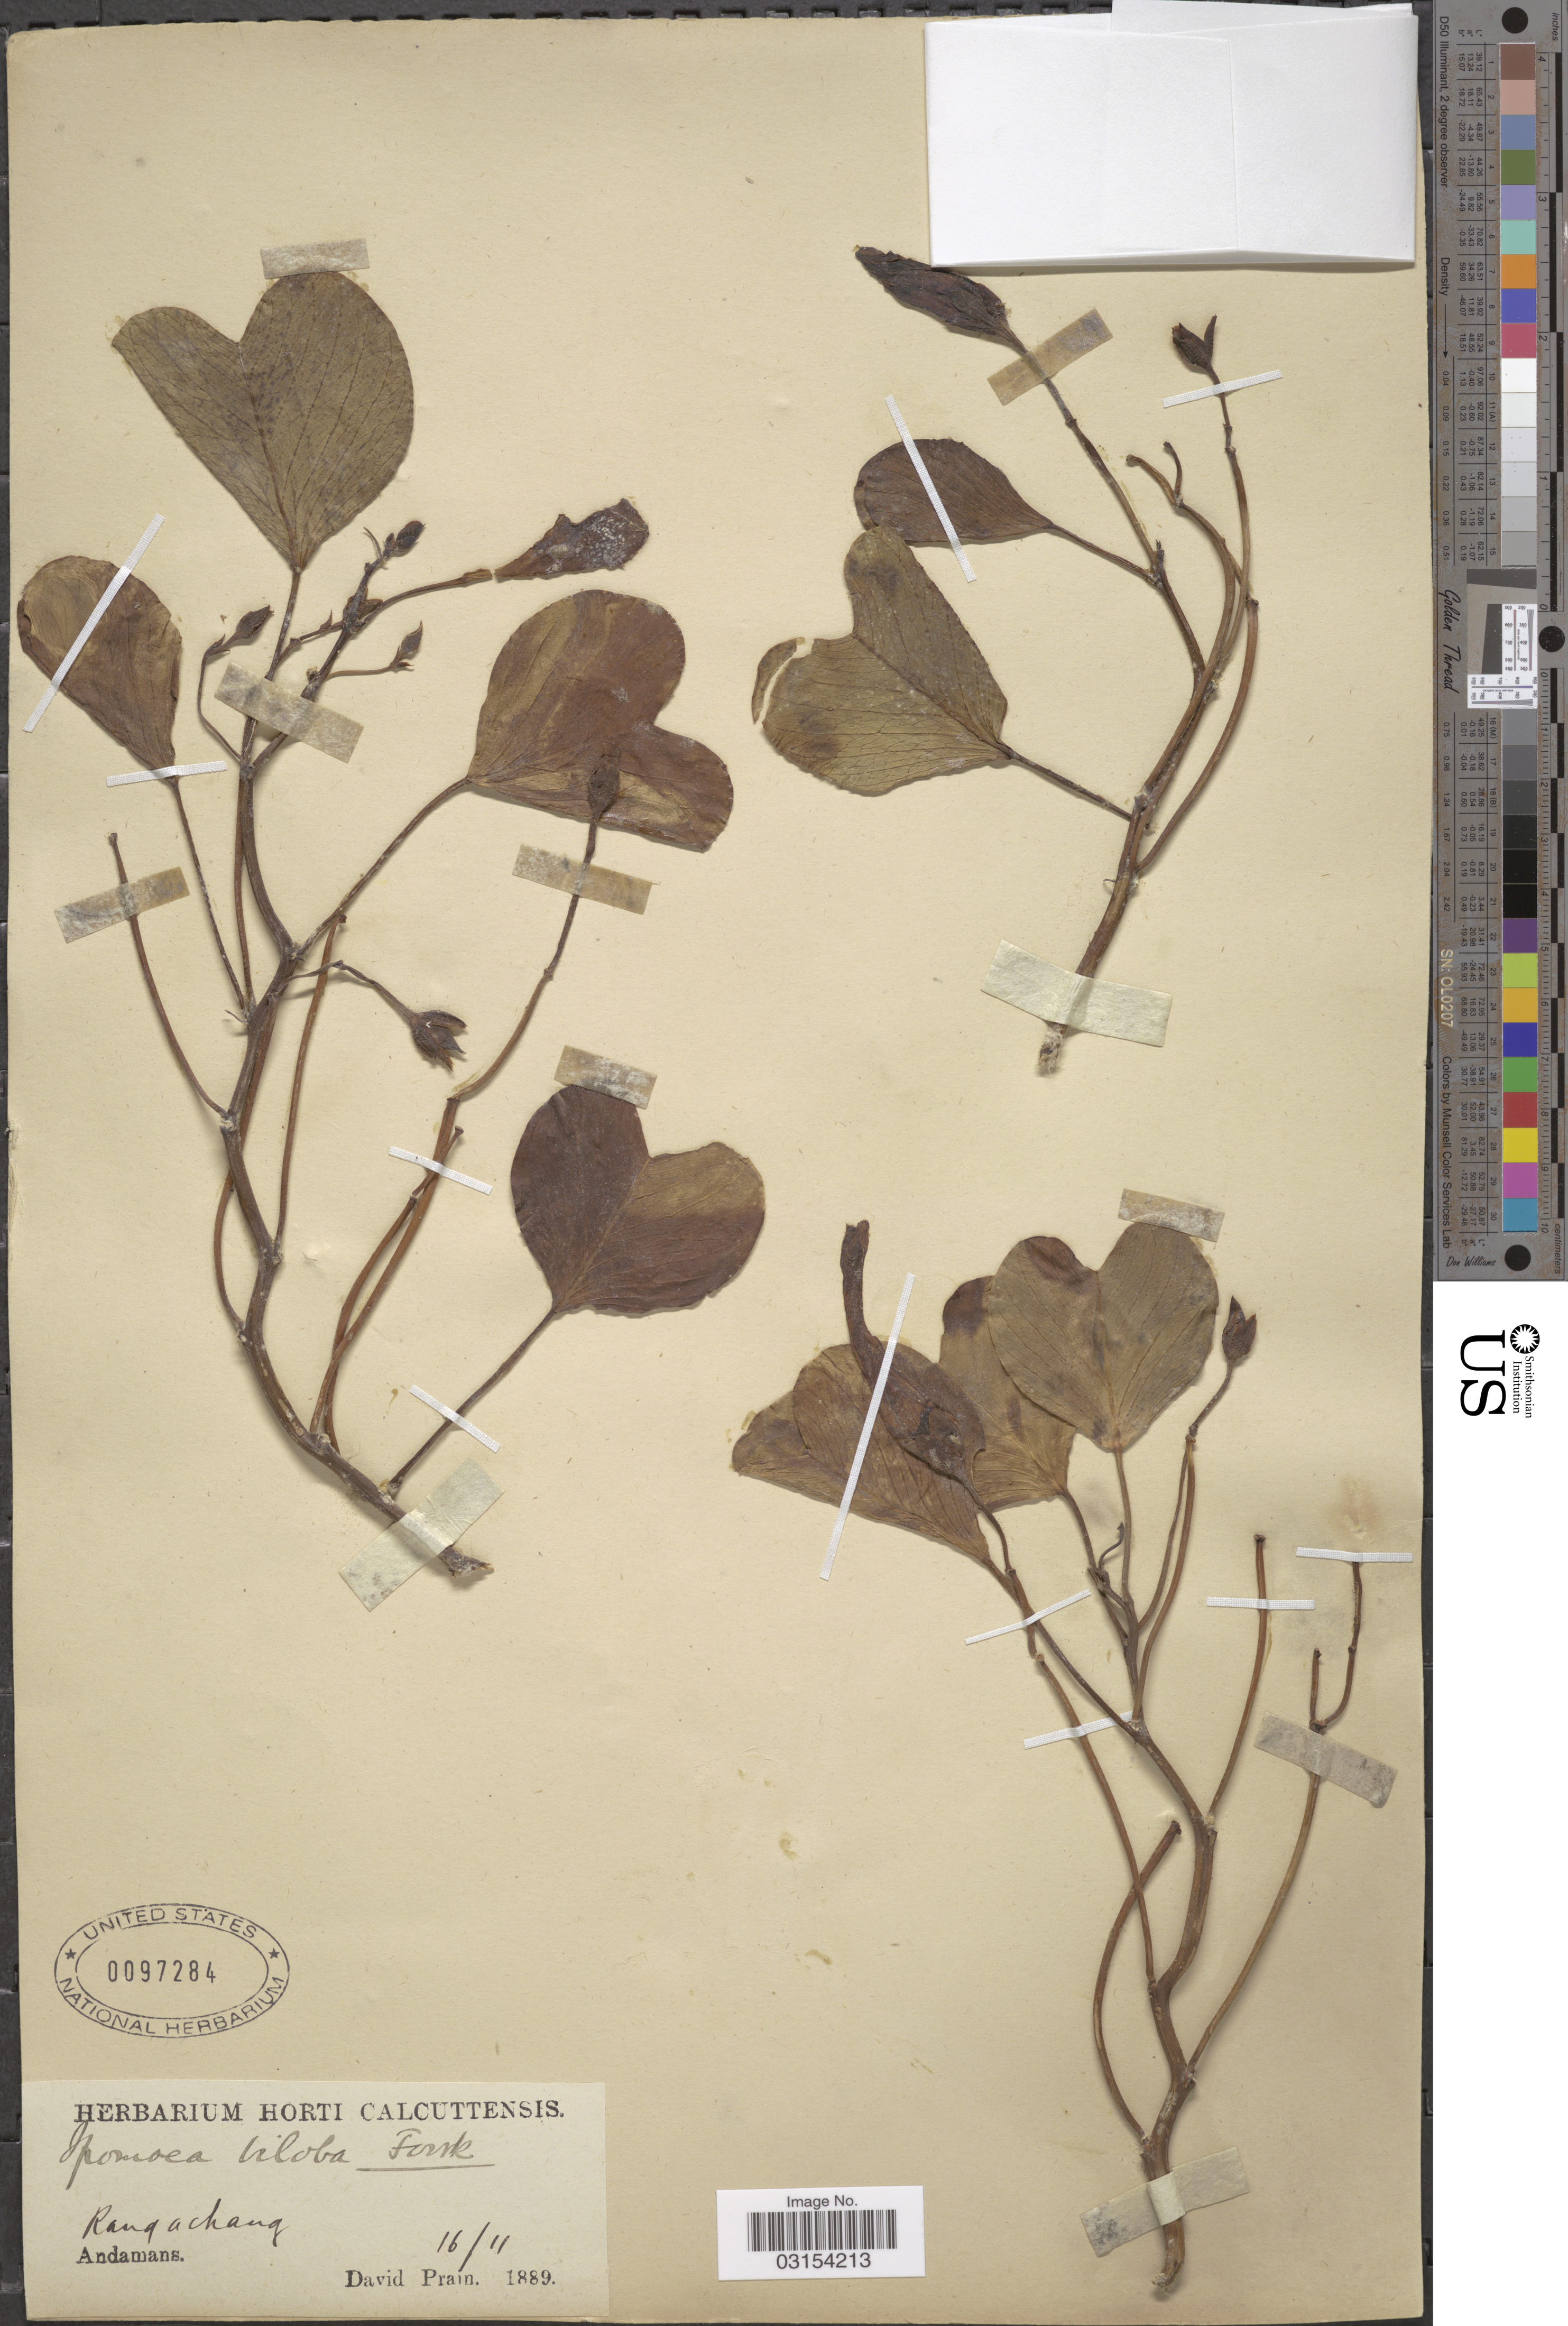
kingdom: Plantae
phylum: Tracheophyta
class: Magnoliopsida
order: Solanales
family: Convolvulaceae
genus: Ipomoea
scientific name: Ipomoea triloba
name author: L.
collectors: D. Prain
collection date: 1889-11-16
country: India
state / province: Andaman and Nicobar Islands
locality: Rangachang, Andamans.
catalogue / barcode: US 97284